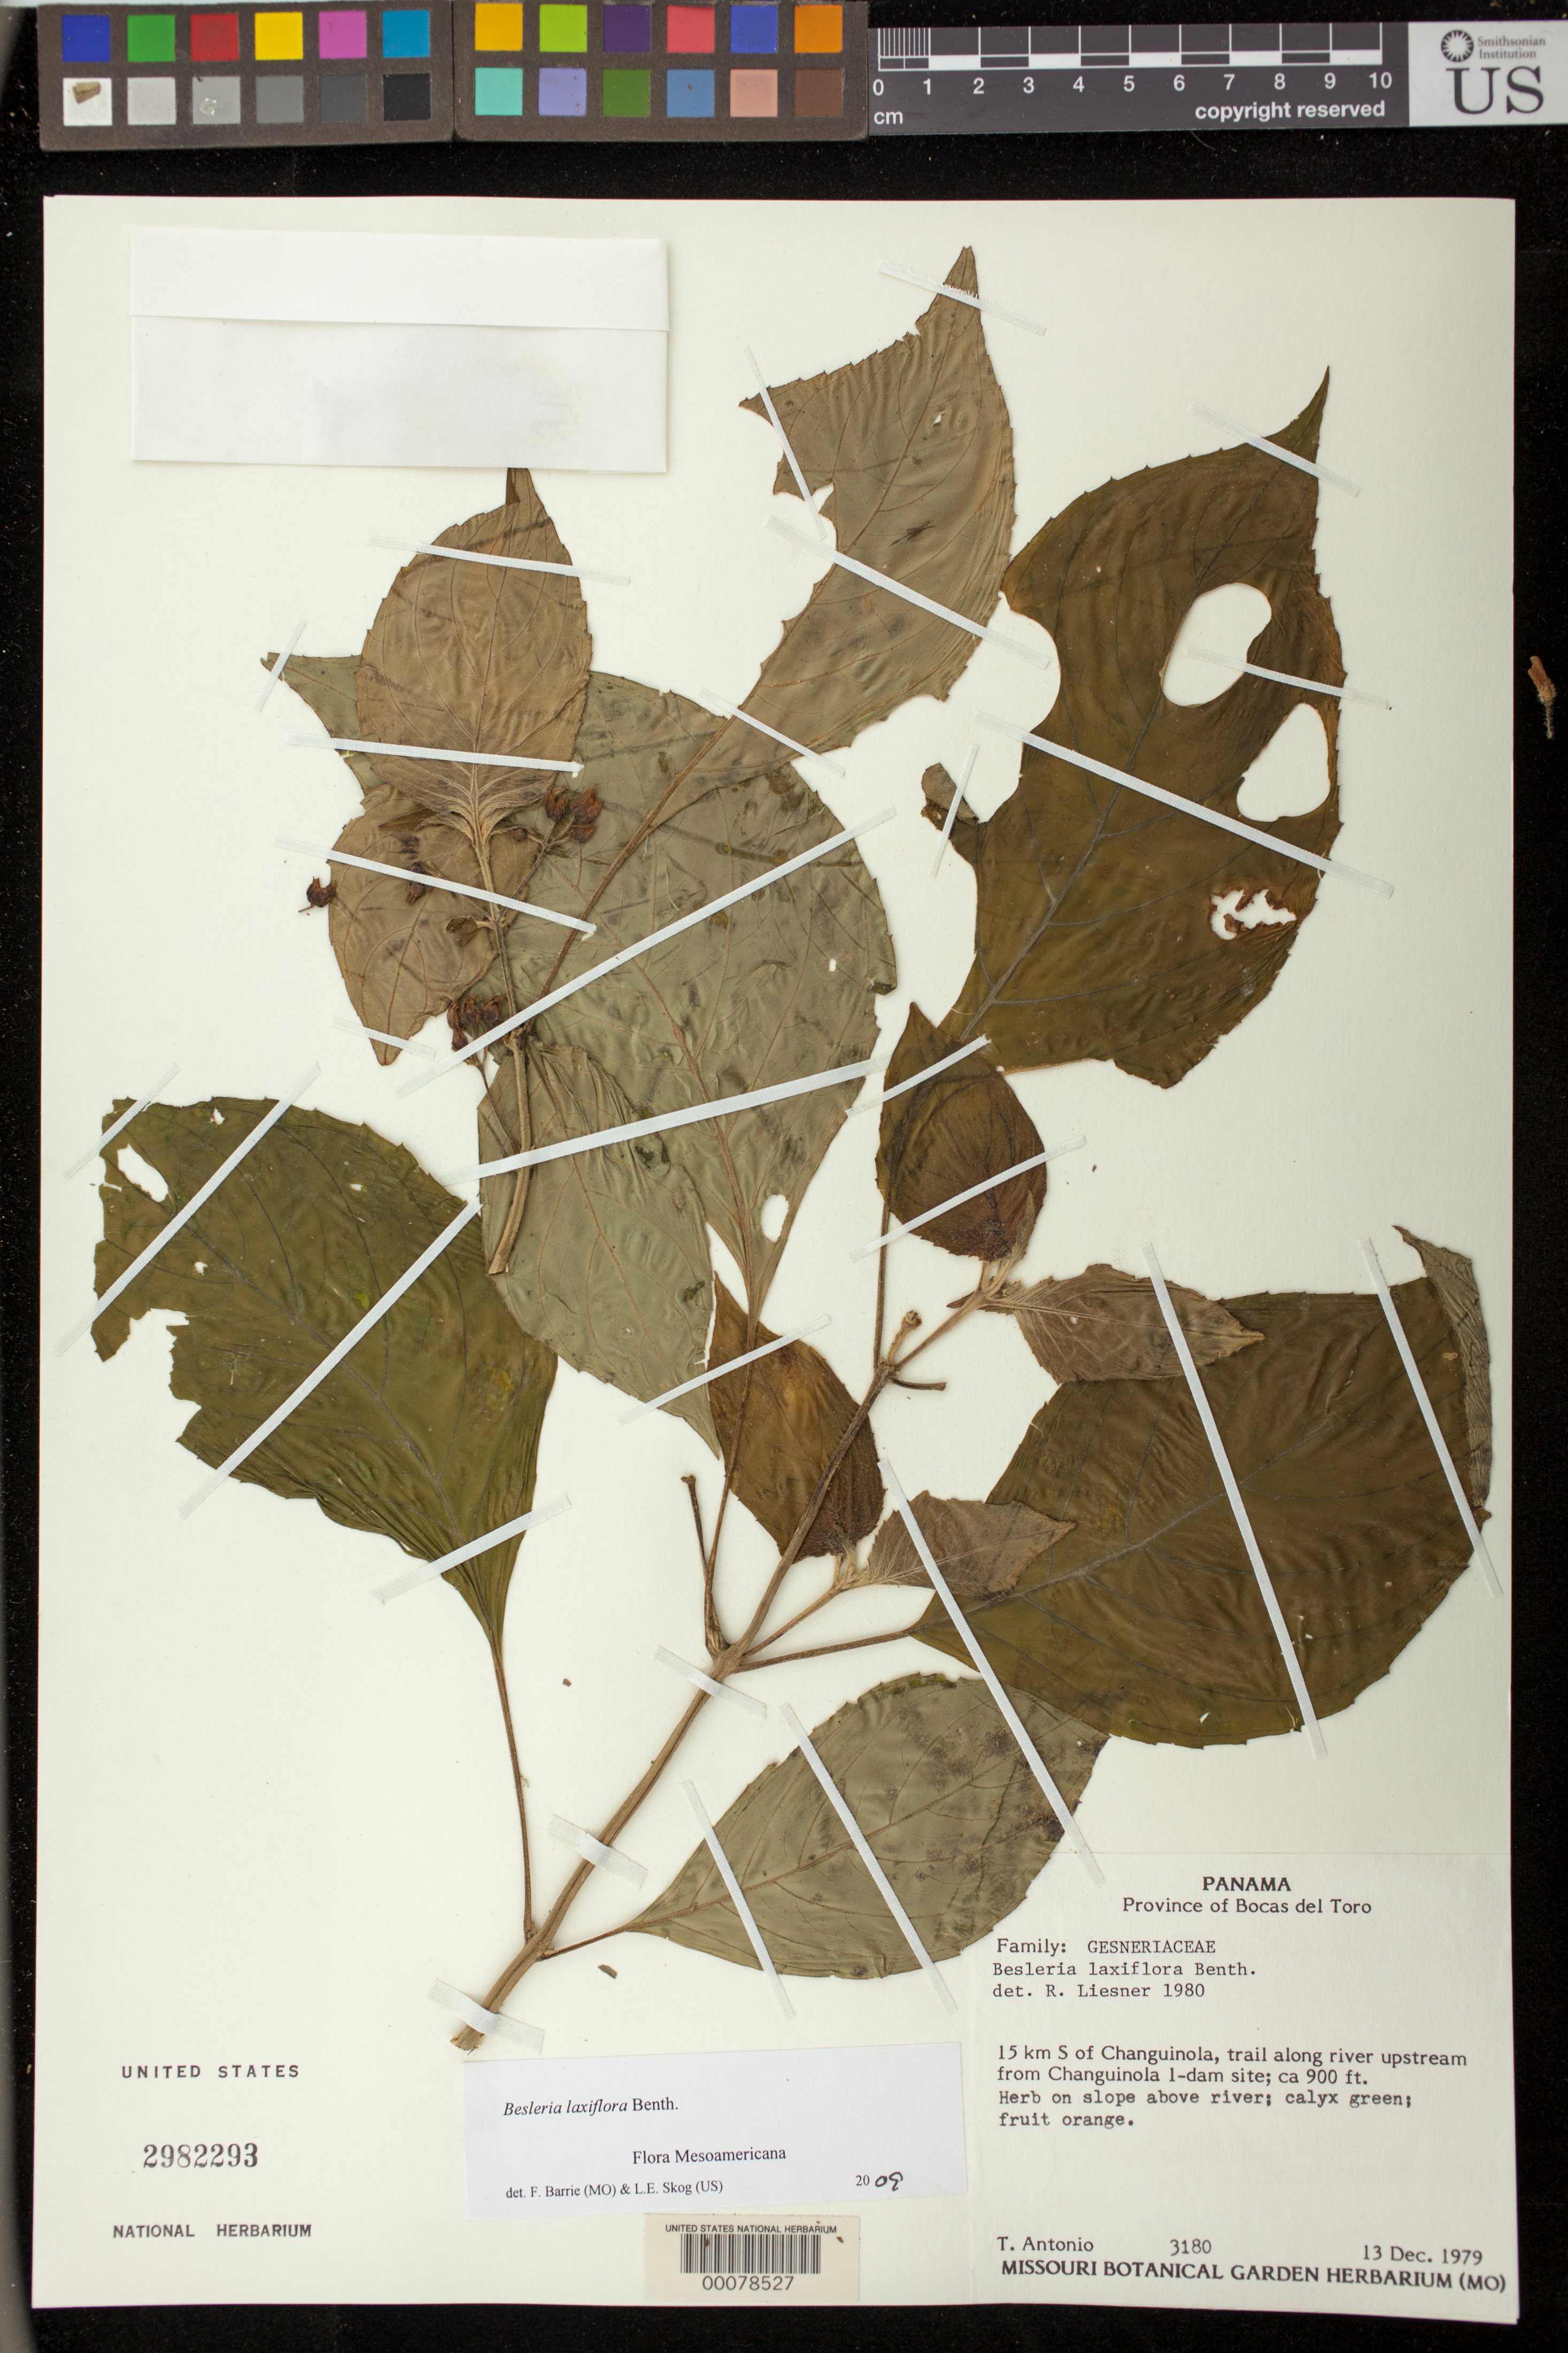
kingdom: Plantae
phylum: Tracheophyta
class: Magnoliopsida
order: Lamiales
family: Gesneriaceae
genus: Besleria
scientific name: Besleria laxiflora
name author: Benth.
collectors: T. Antonio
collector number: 3180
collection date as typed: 13 Dec 1979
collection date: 1979-12-13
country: Panama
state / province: Bocas del Toro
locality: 15 km S of Changuinola, trail along river upstream from Changuinola 1-dam site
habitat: On slope above river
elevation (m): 274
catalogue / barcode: US 2982293